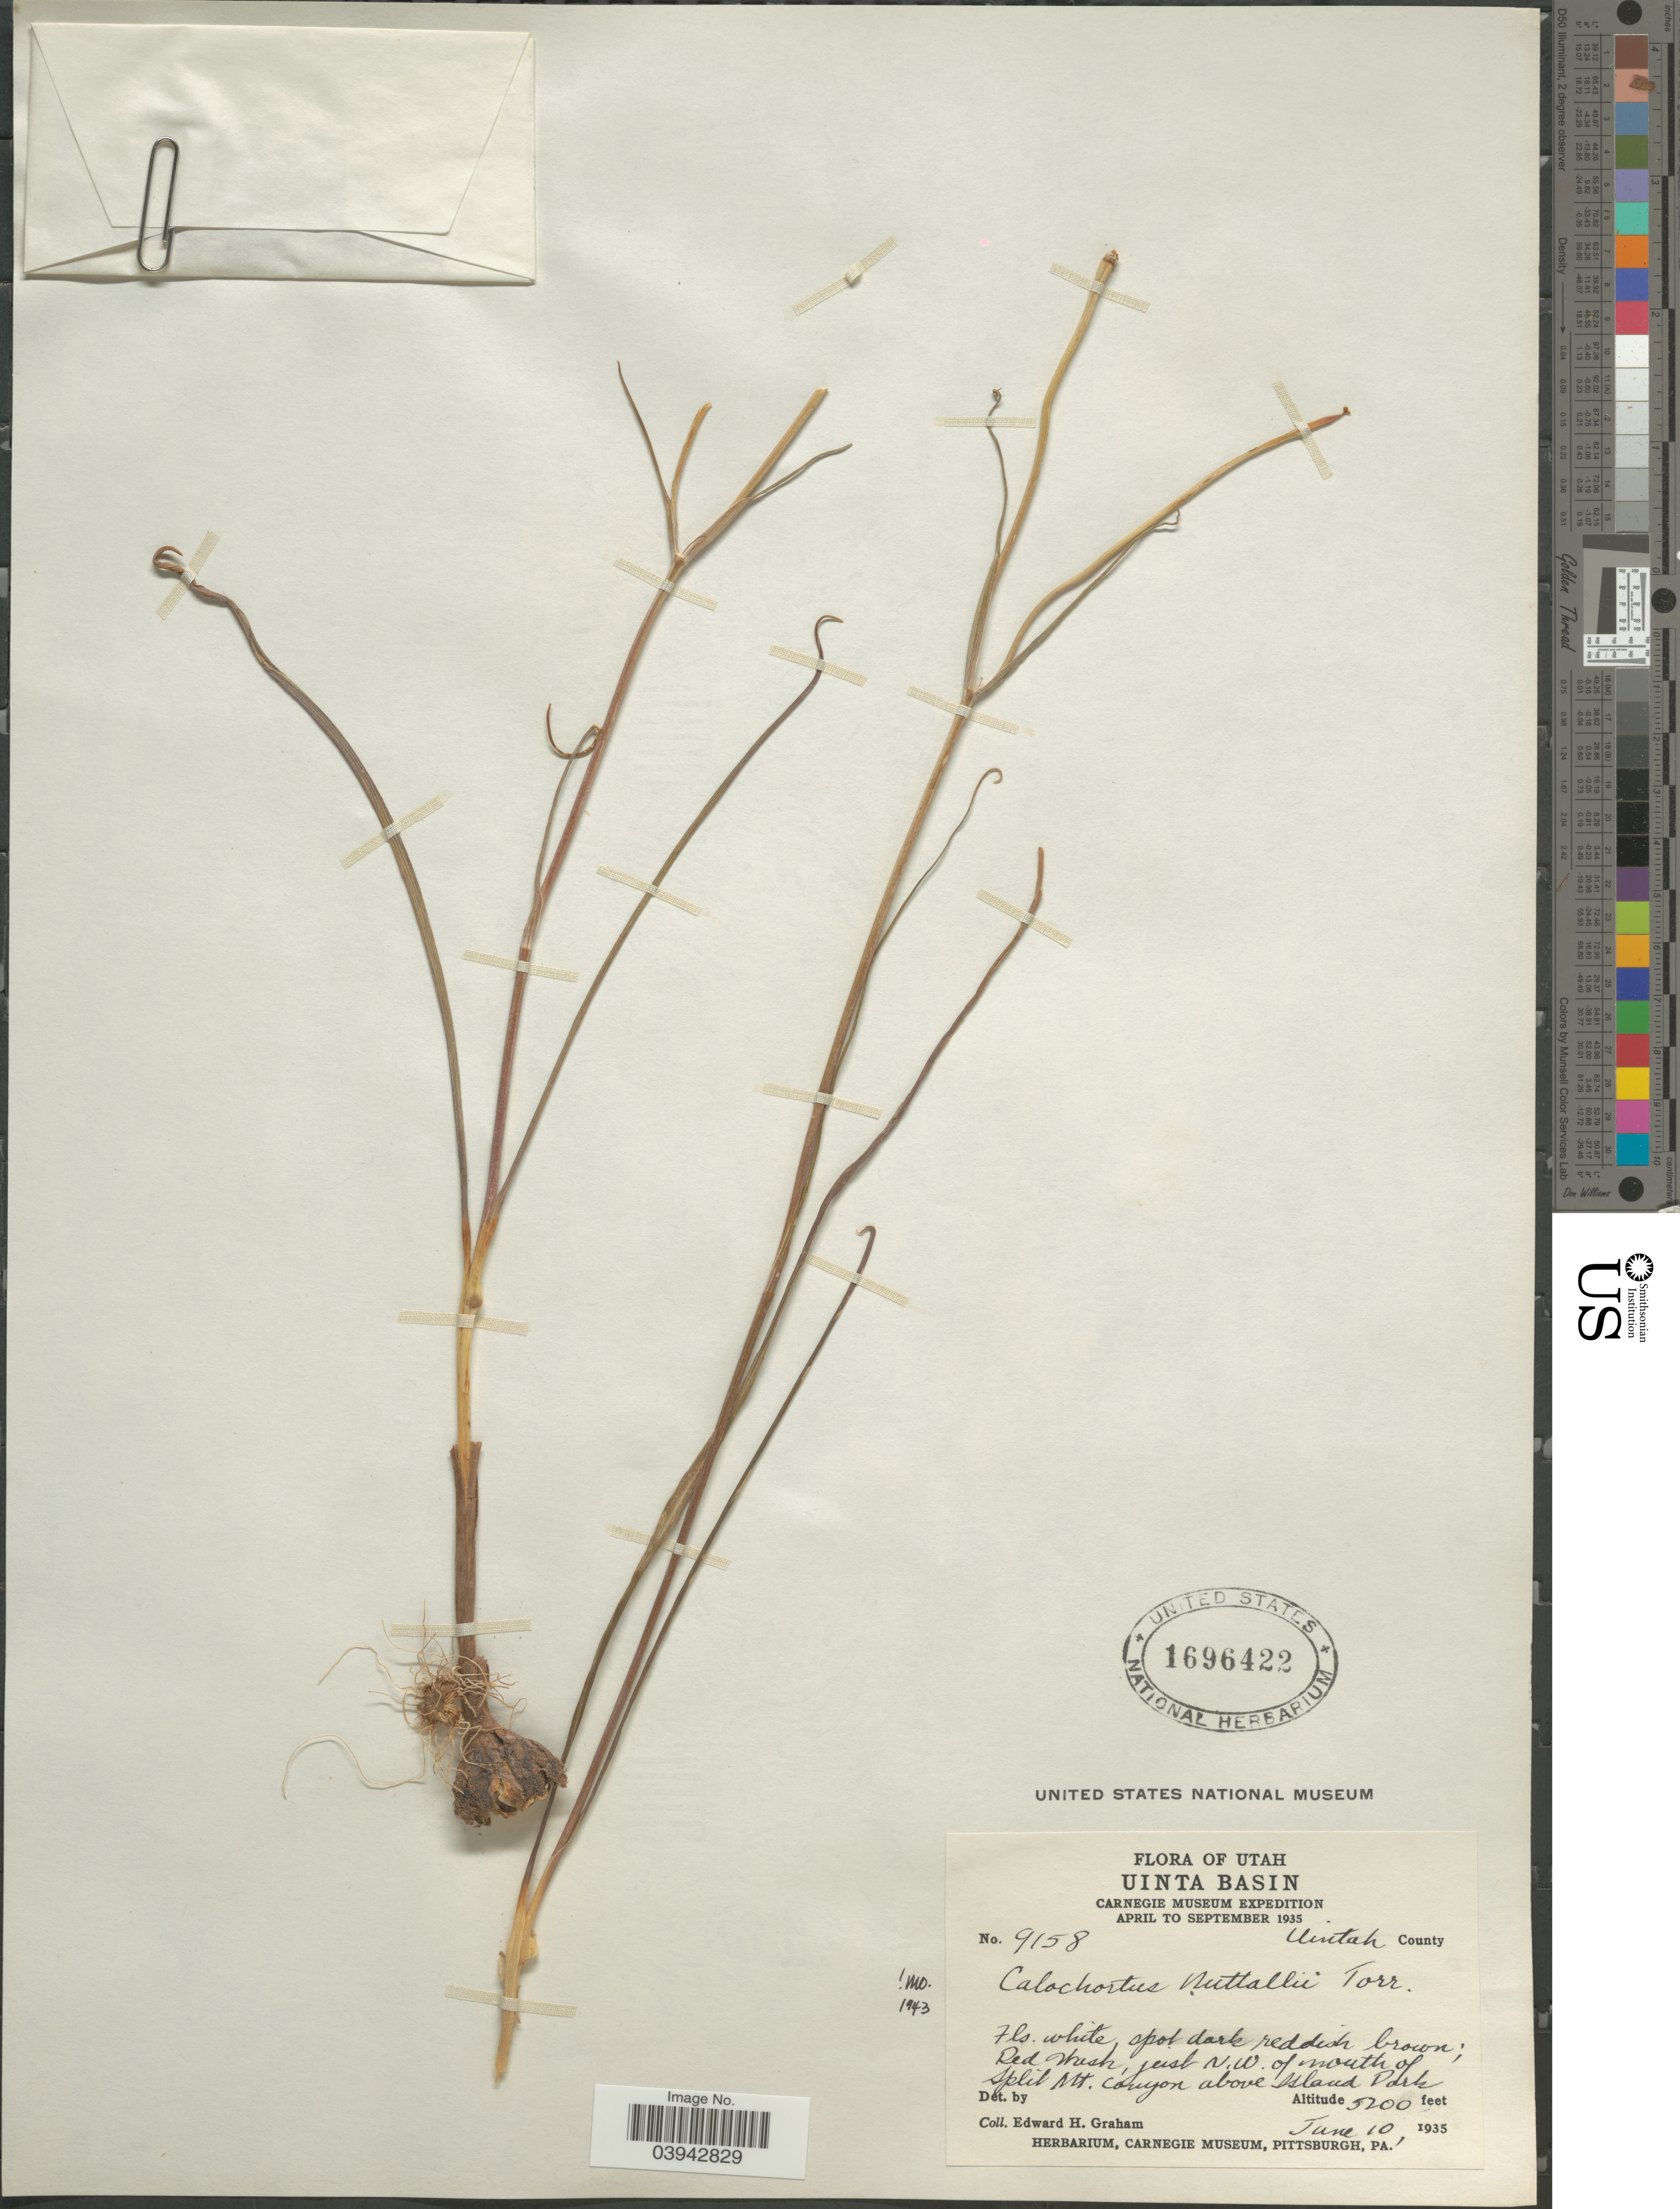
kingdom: Plantae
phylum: Tracheophyta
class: Liliopsida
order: Liliales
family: Liliaceae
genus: Calochortus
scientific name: Calochortus nuttallii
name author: Torr.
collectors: E. H. Graham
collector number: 9158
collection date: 1935-06-10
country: United States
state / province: Utah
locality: Uinta Basin. Uintah County. Just N.W. of mouth of Split Mt. Canyon above Island Park.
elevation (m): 1585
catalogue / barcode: US 1696422